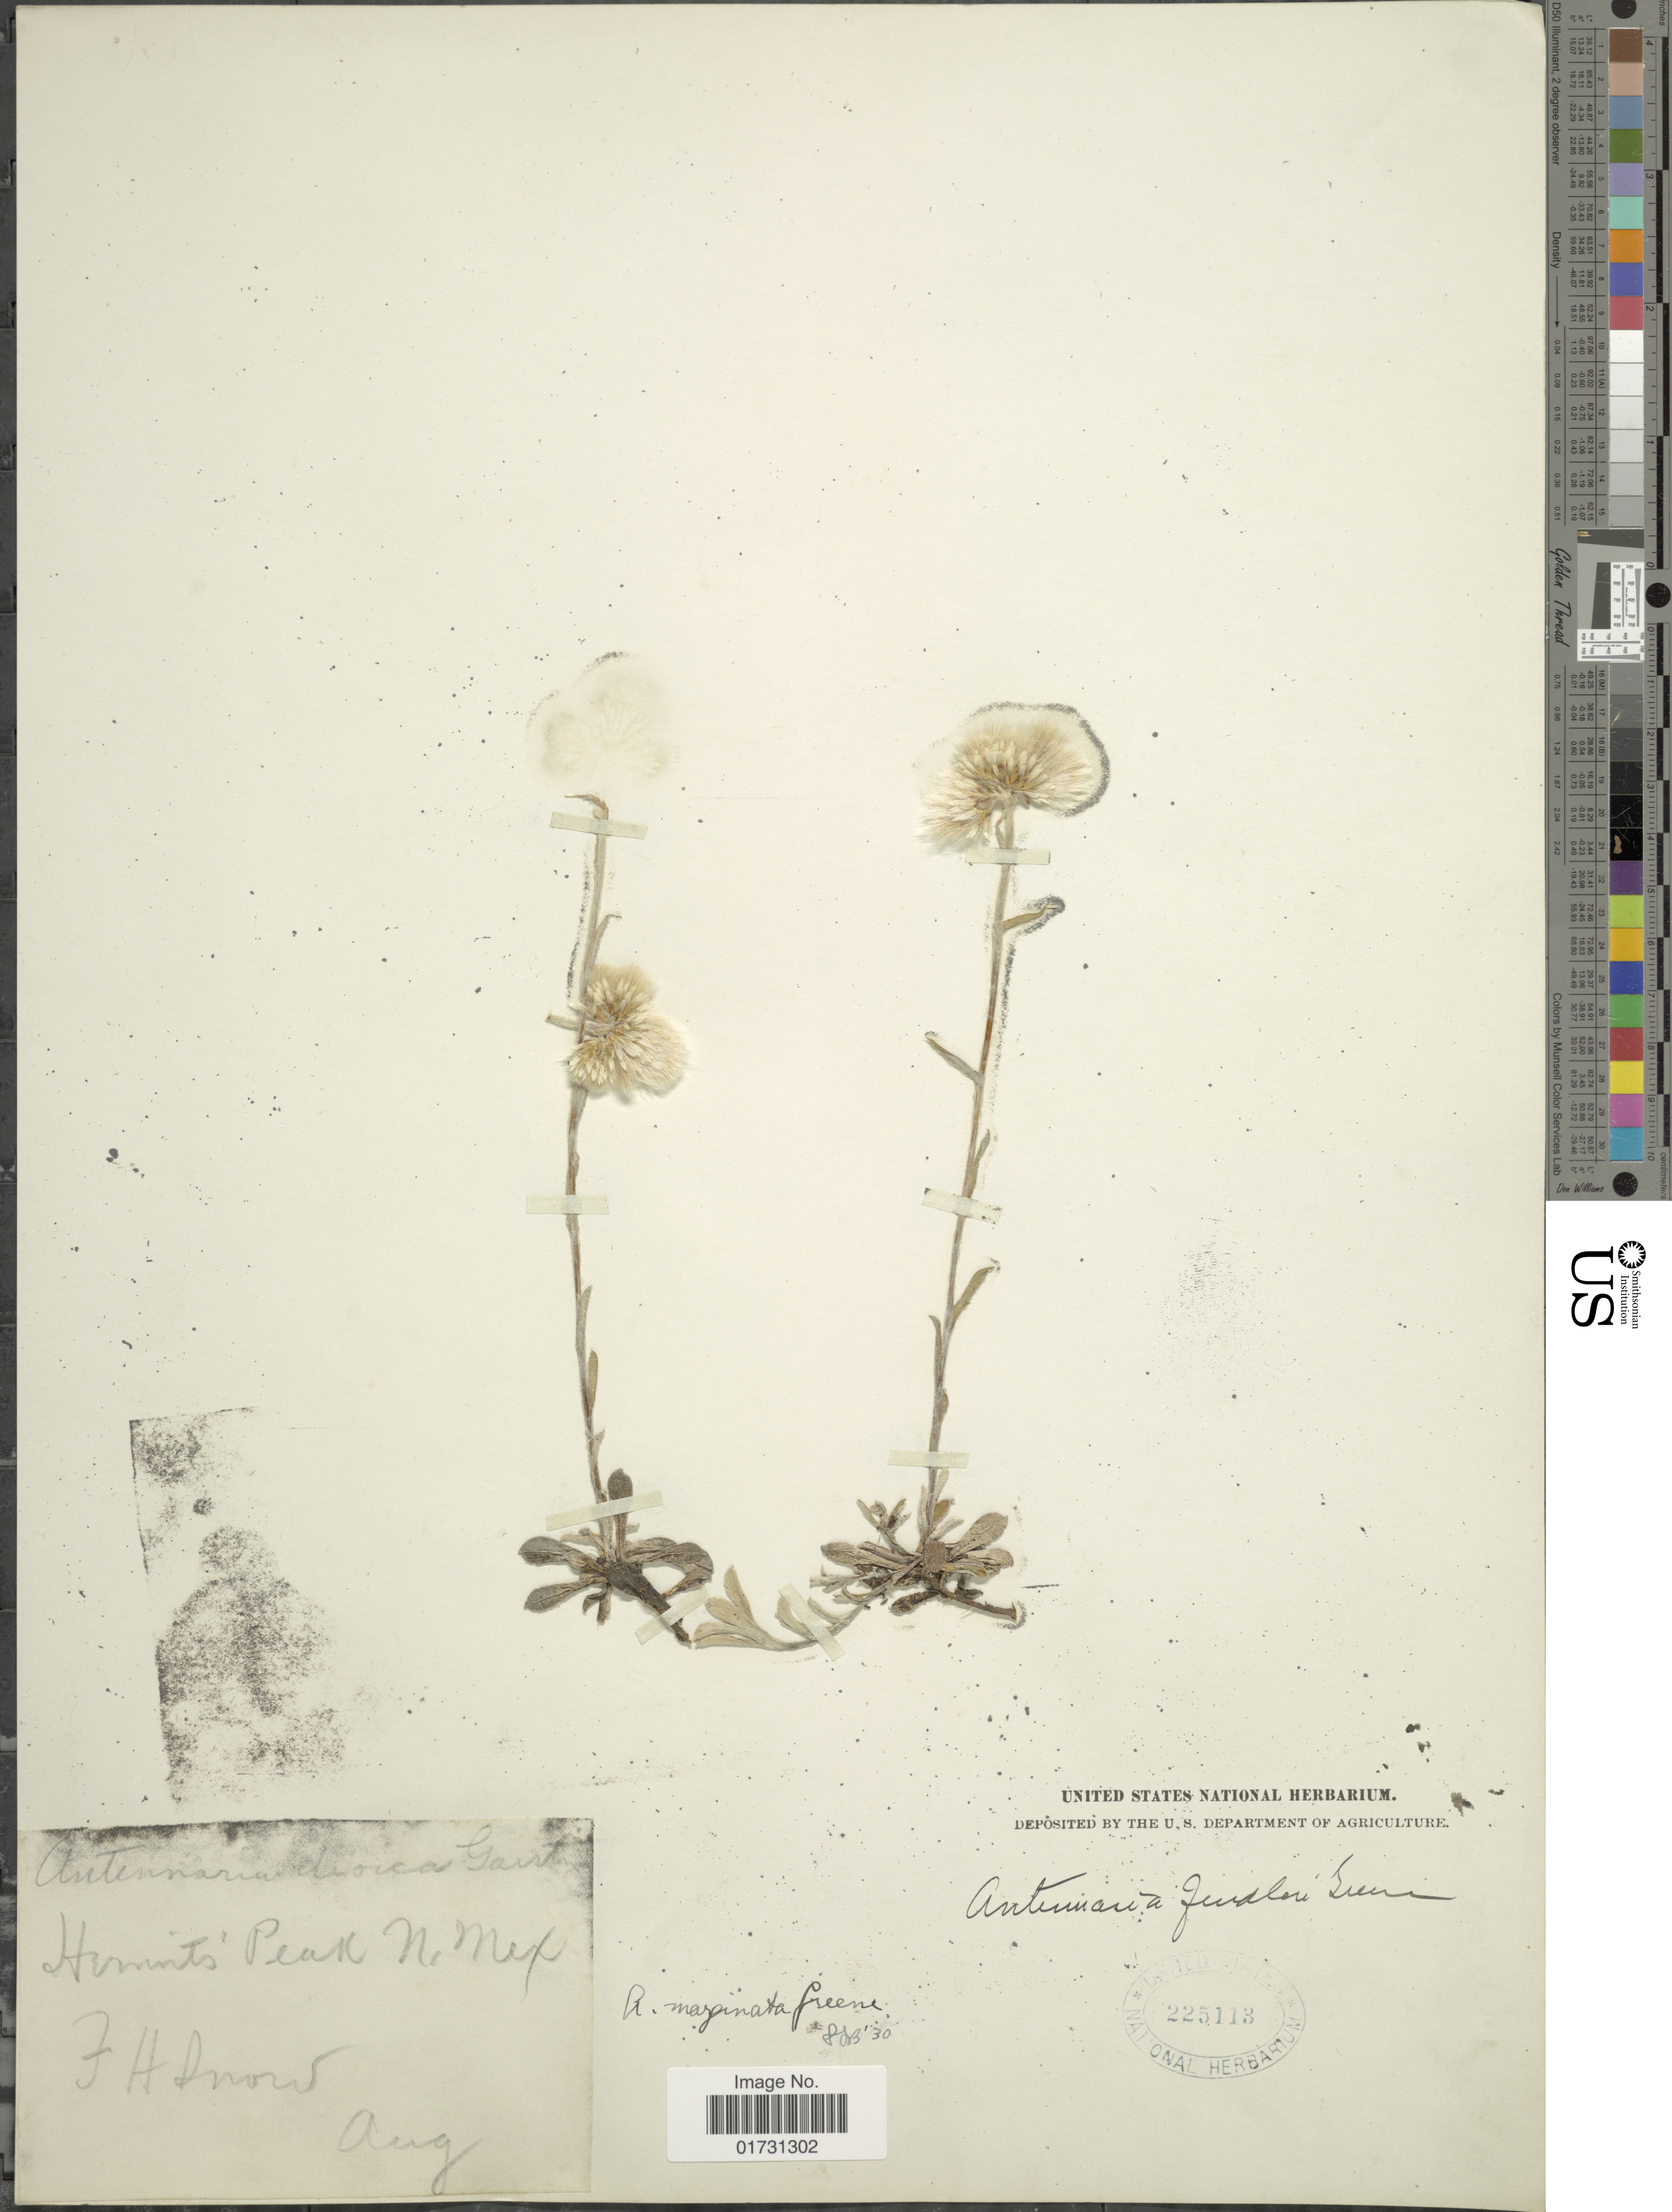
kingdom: Plantae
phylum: Tracheophyta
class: Magnoliopsida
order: Asterales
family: Asteraceae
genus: Antennaria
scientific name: Antennaria marginata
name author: Greene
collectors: F. H. Snow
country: United States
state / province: New Mexico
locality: Hermit's Peak, N. Mex.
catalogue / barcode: US 225113